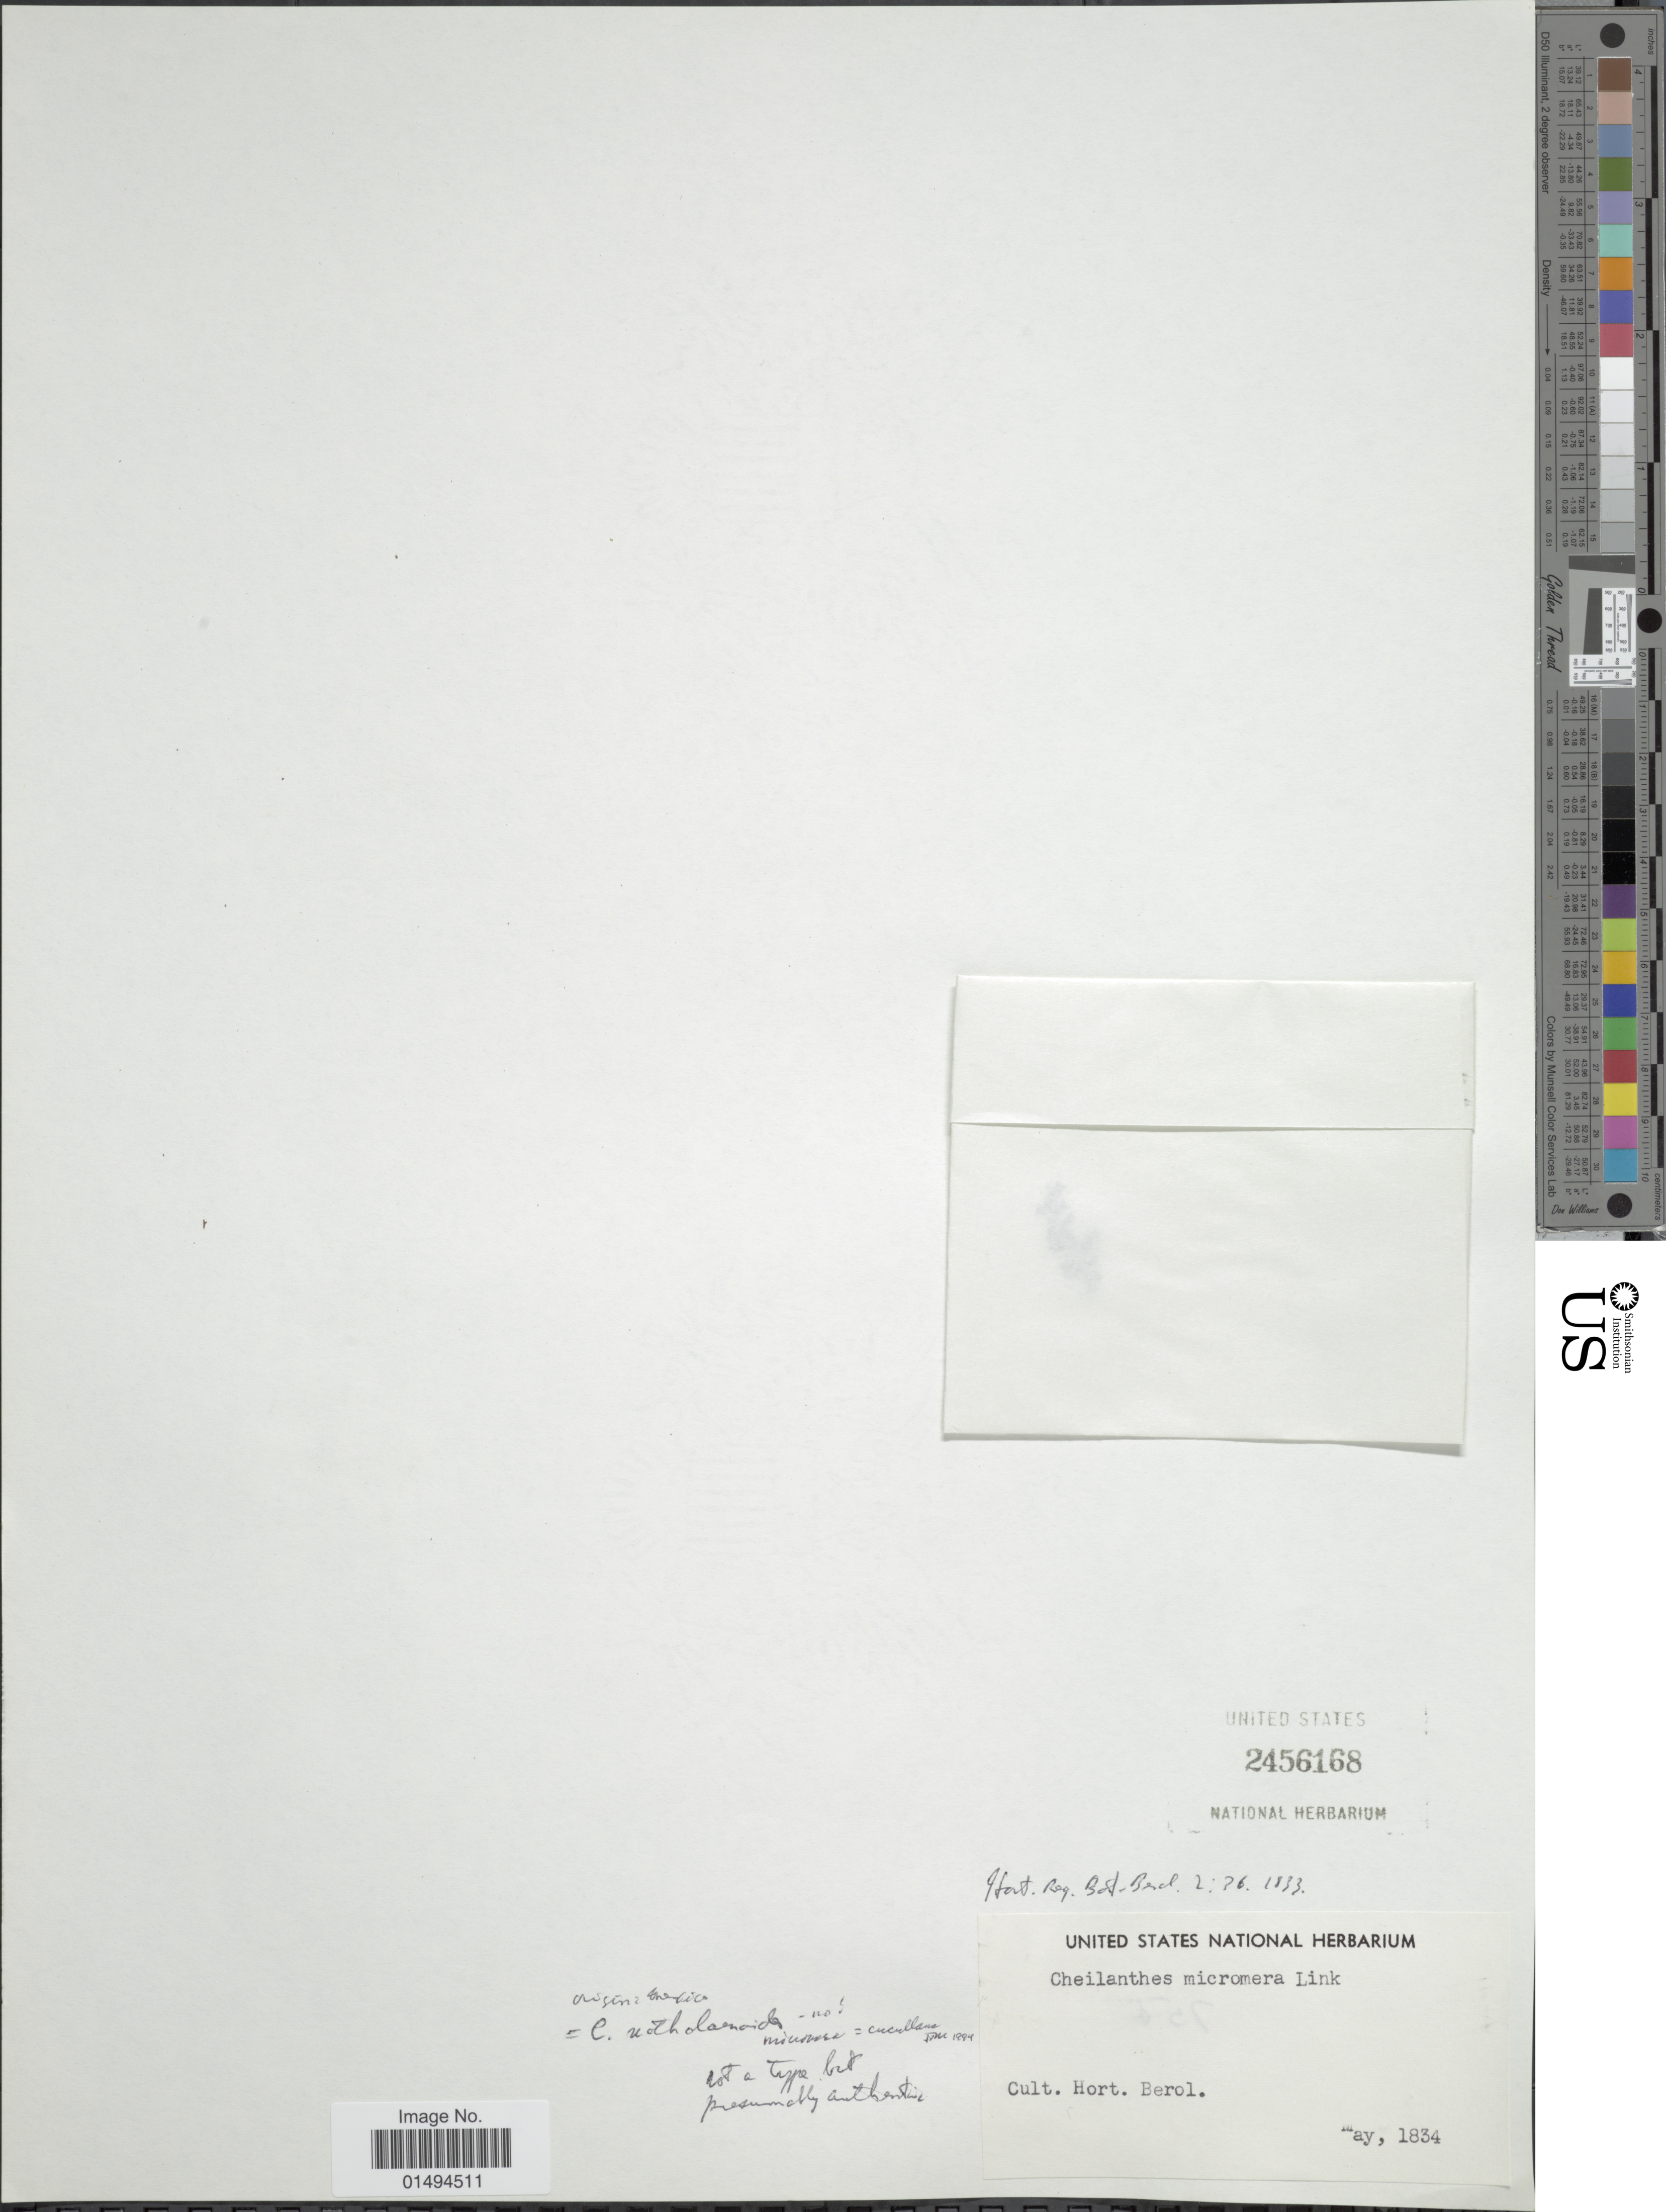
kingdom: Plantae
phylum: Tracheophyta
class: Polypodiopsida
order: Polypodiales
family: Pteridaceae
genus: Myriopteris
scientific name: Myriopteris cucullans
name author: (Fée) Grusz & Windham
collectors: Hort. Berol.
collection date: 1834-05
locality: Hort. Berol.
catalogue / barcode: US 2456168